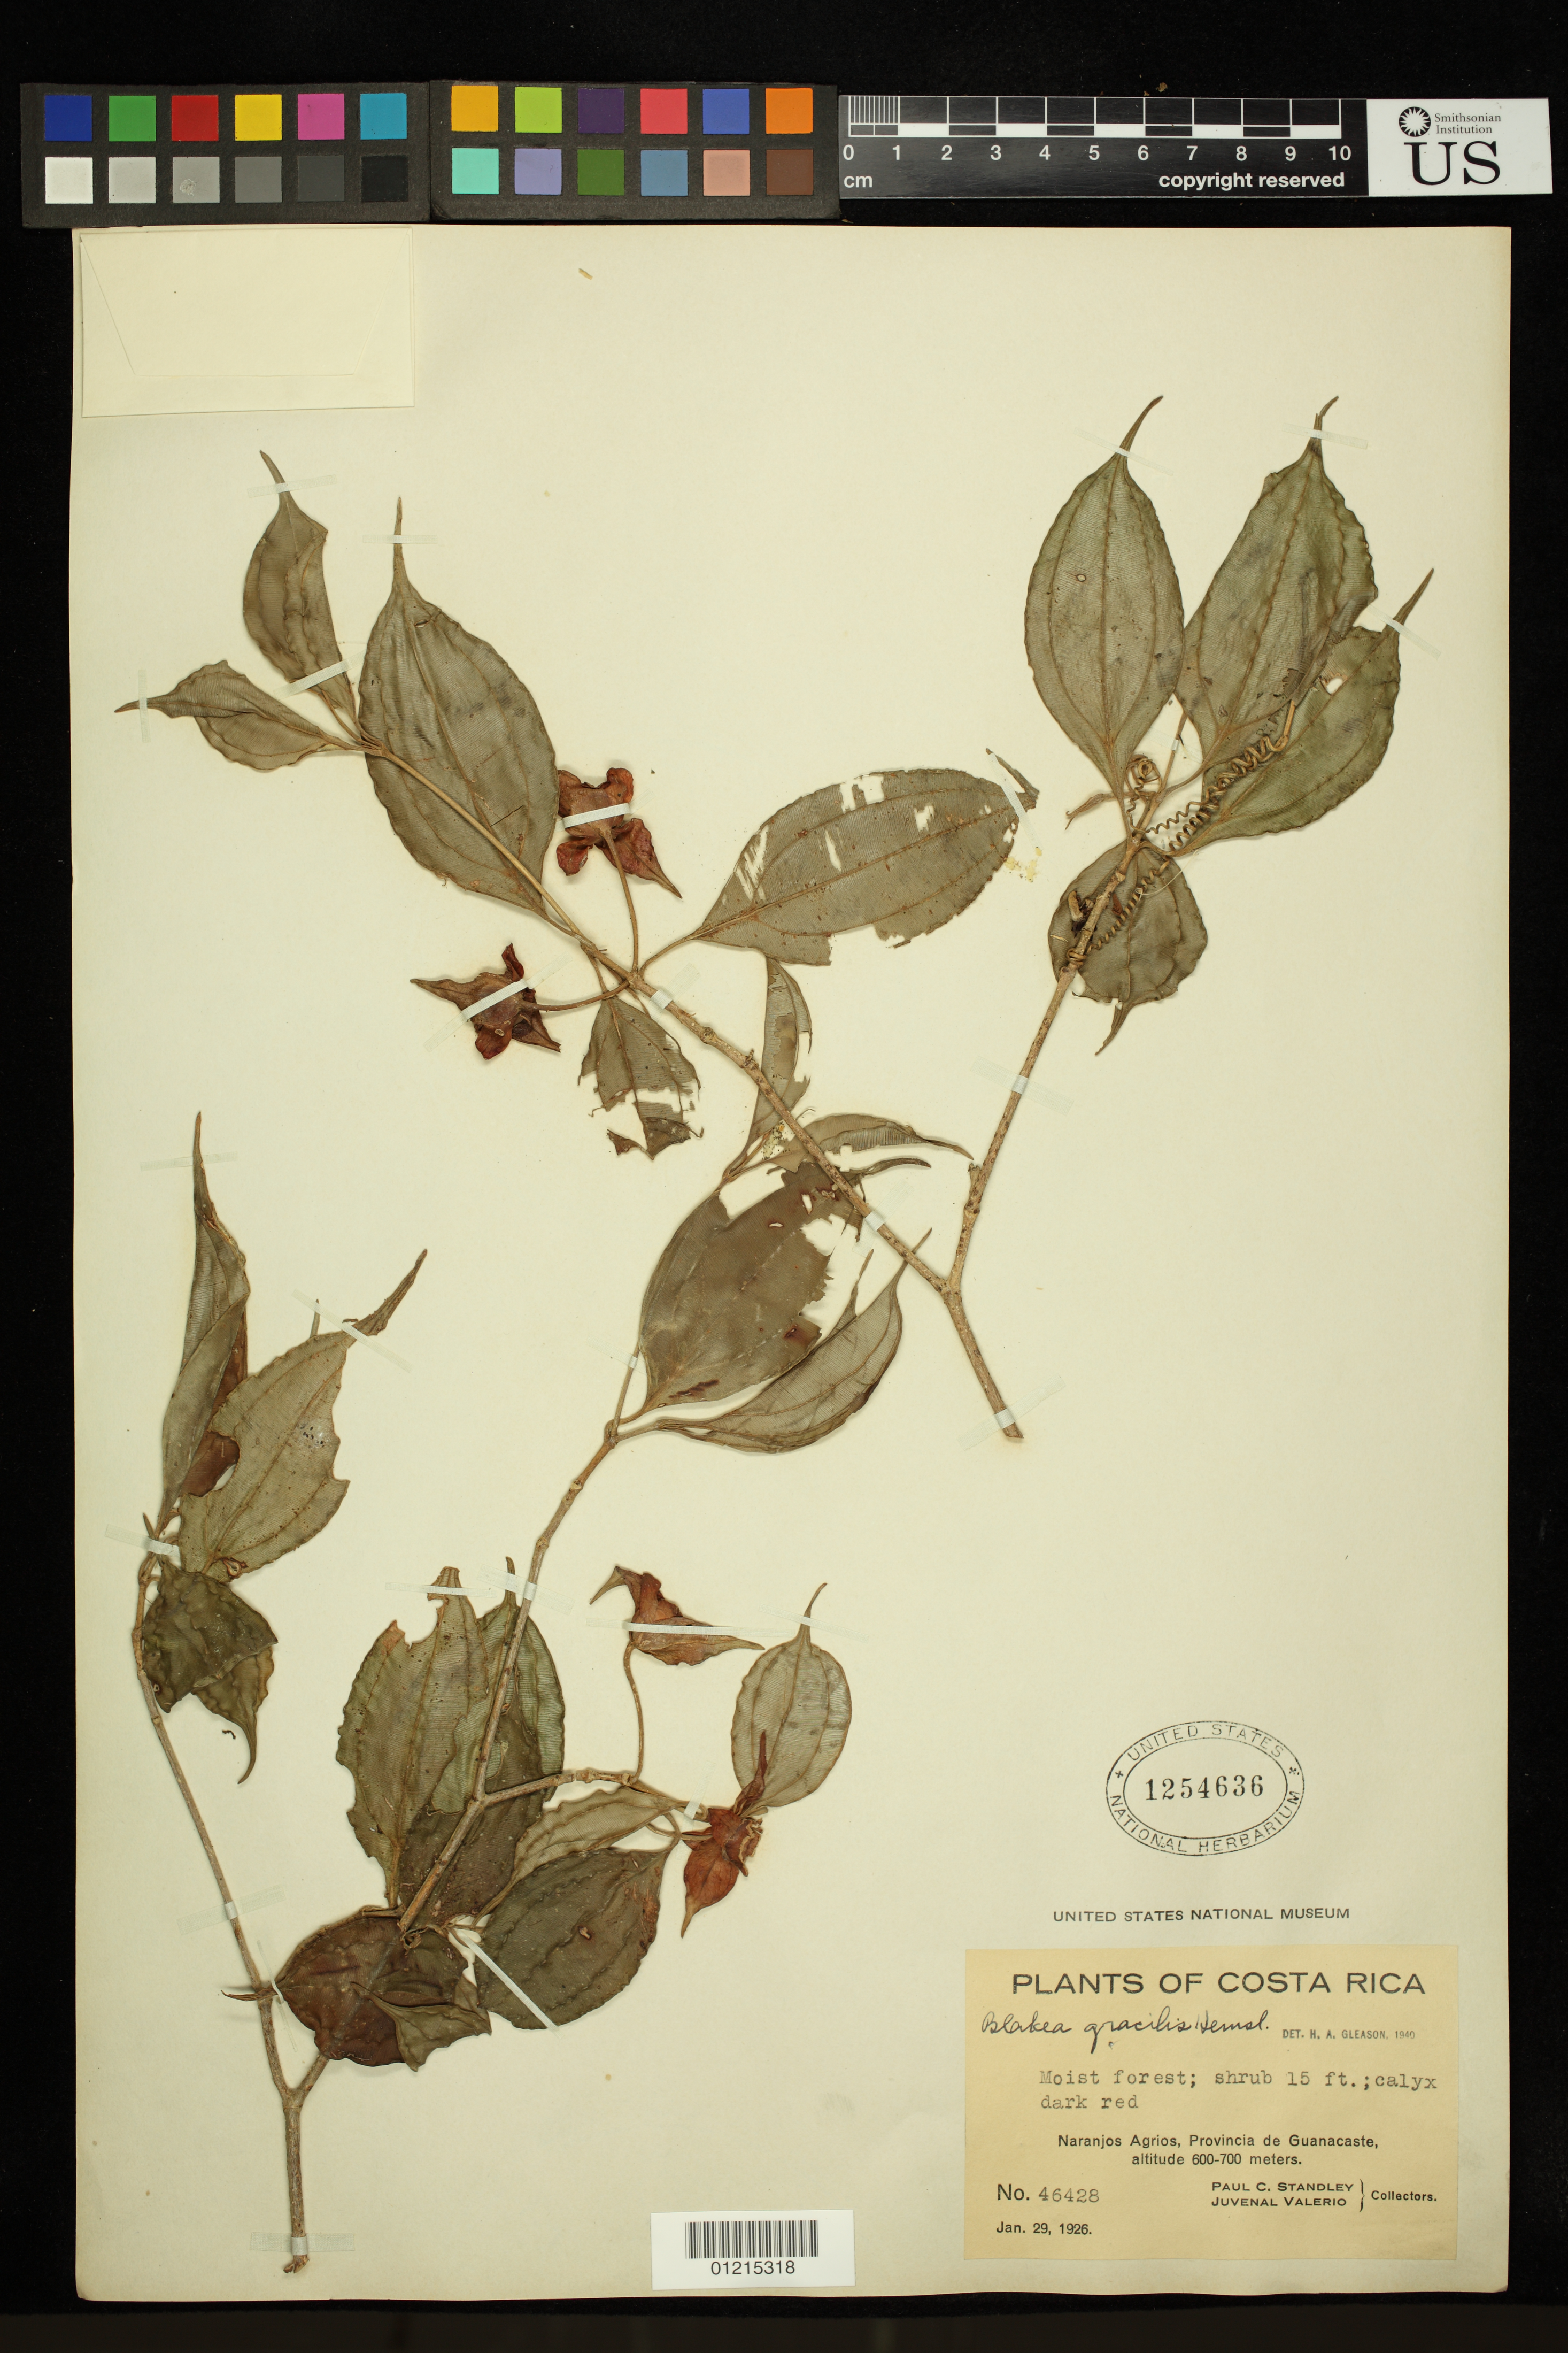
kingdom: Plantae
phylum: Tracheophyta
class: Magnoliopsida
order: Myrtales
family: Melastomataceae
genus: Blakea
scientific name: Blakea gracilis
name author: Hemsl.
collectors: P. C. Standley & J. Valerio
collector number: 46428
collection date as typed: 29 Jan 1926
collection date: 1926-01-29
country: Costa Rica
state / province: Guanacaste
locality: Naranjos Agrios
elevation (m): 600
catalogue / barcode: US 1254636